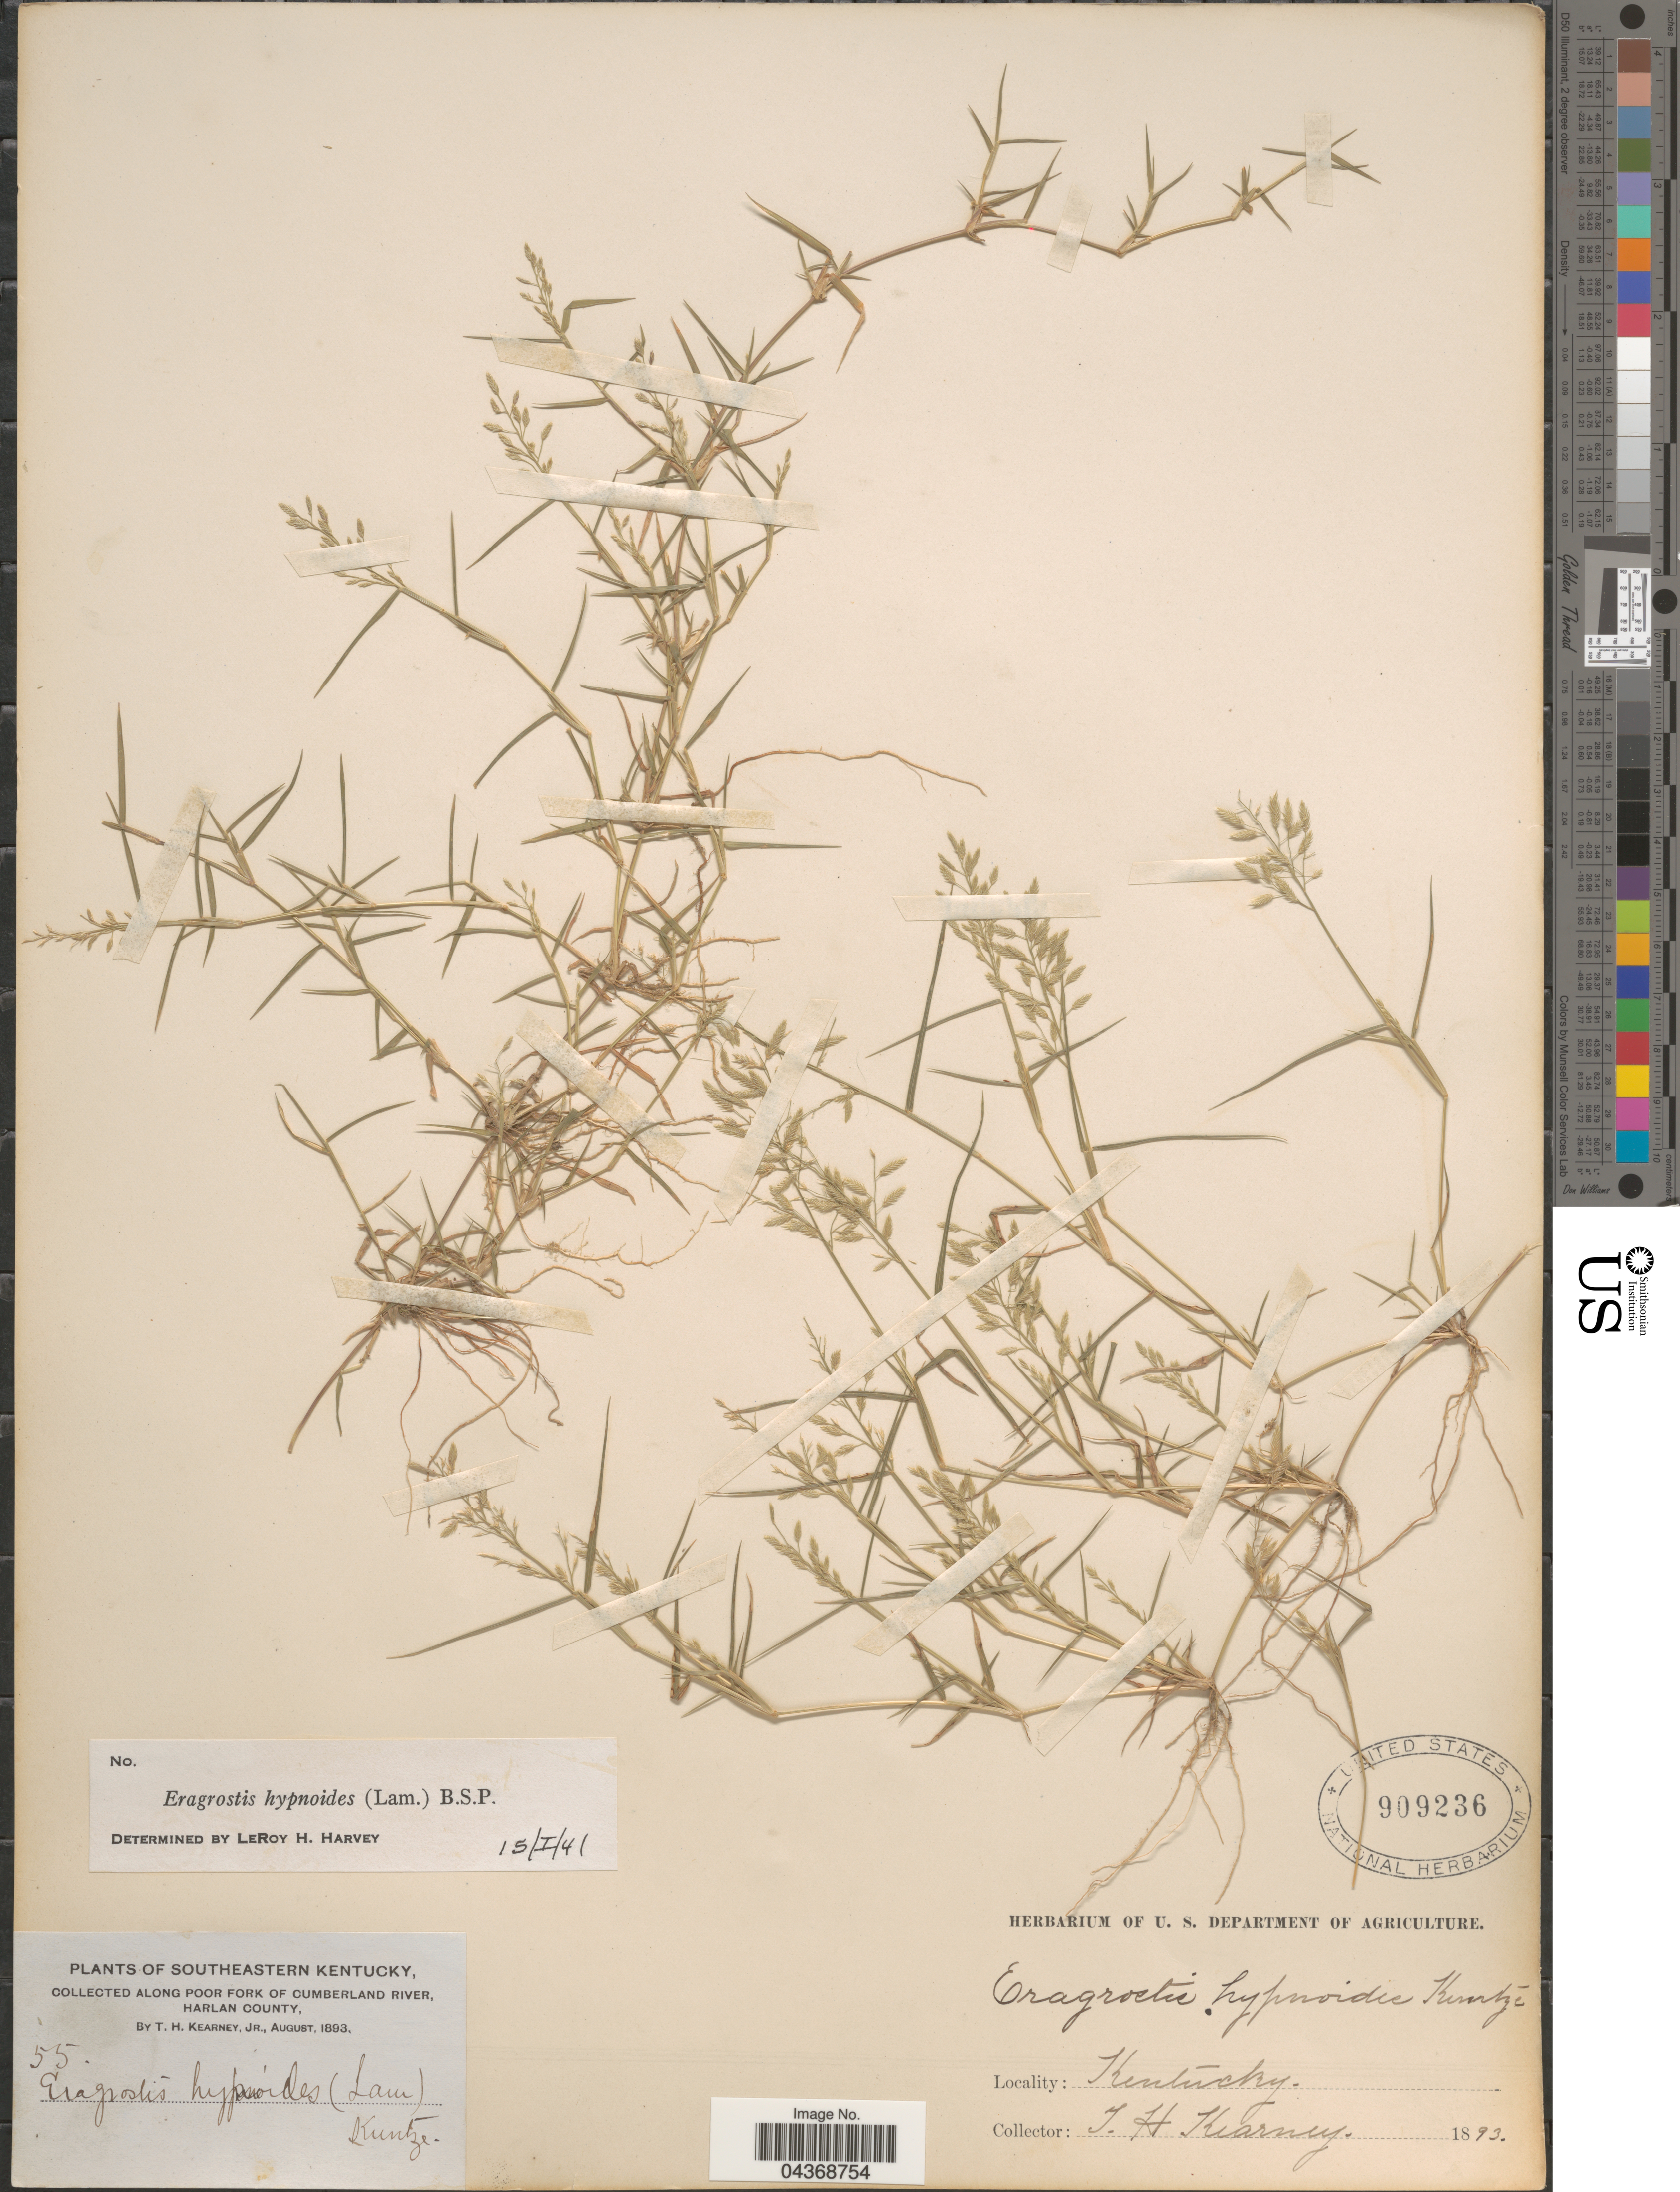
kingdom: Plantae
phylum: Tracheophyta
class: Liliopsida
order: Poales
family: Poaceae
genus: Eragrostis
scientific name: Eragrostis hypnoides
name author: (Lam.) Britton, Stearns & Poggenb.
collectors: T. H. Kearney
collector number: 55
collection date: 1893-08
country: United States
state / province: Kentucky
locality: Southeastern Kentucky, along Poor Fork of Cumberland River, Harlan County.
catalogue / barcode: US 909236